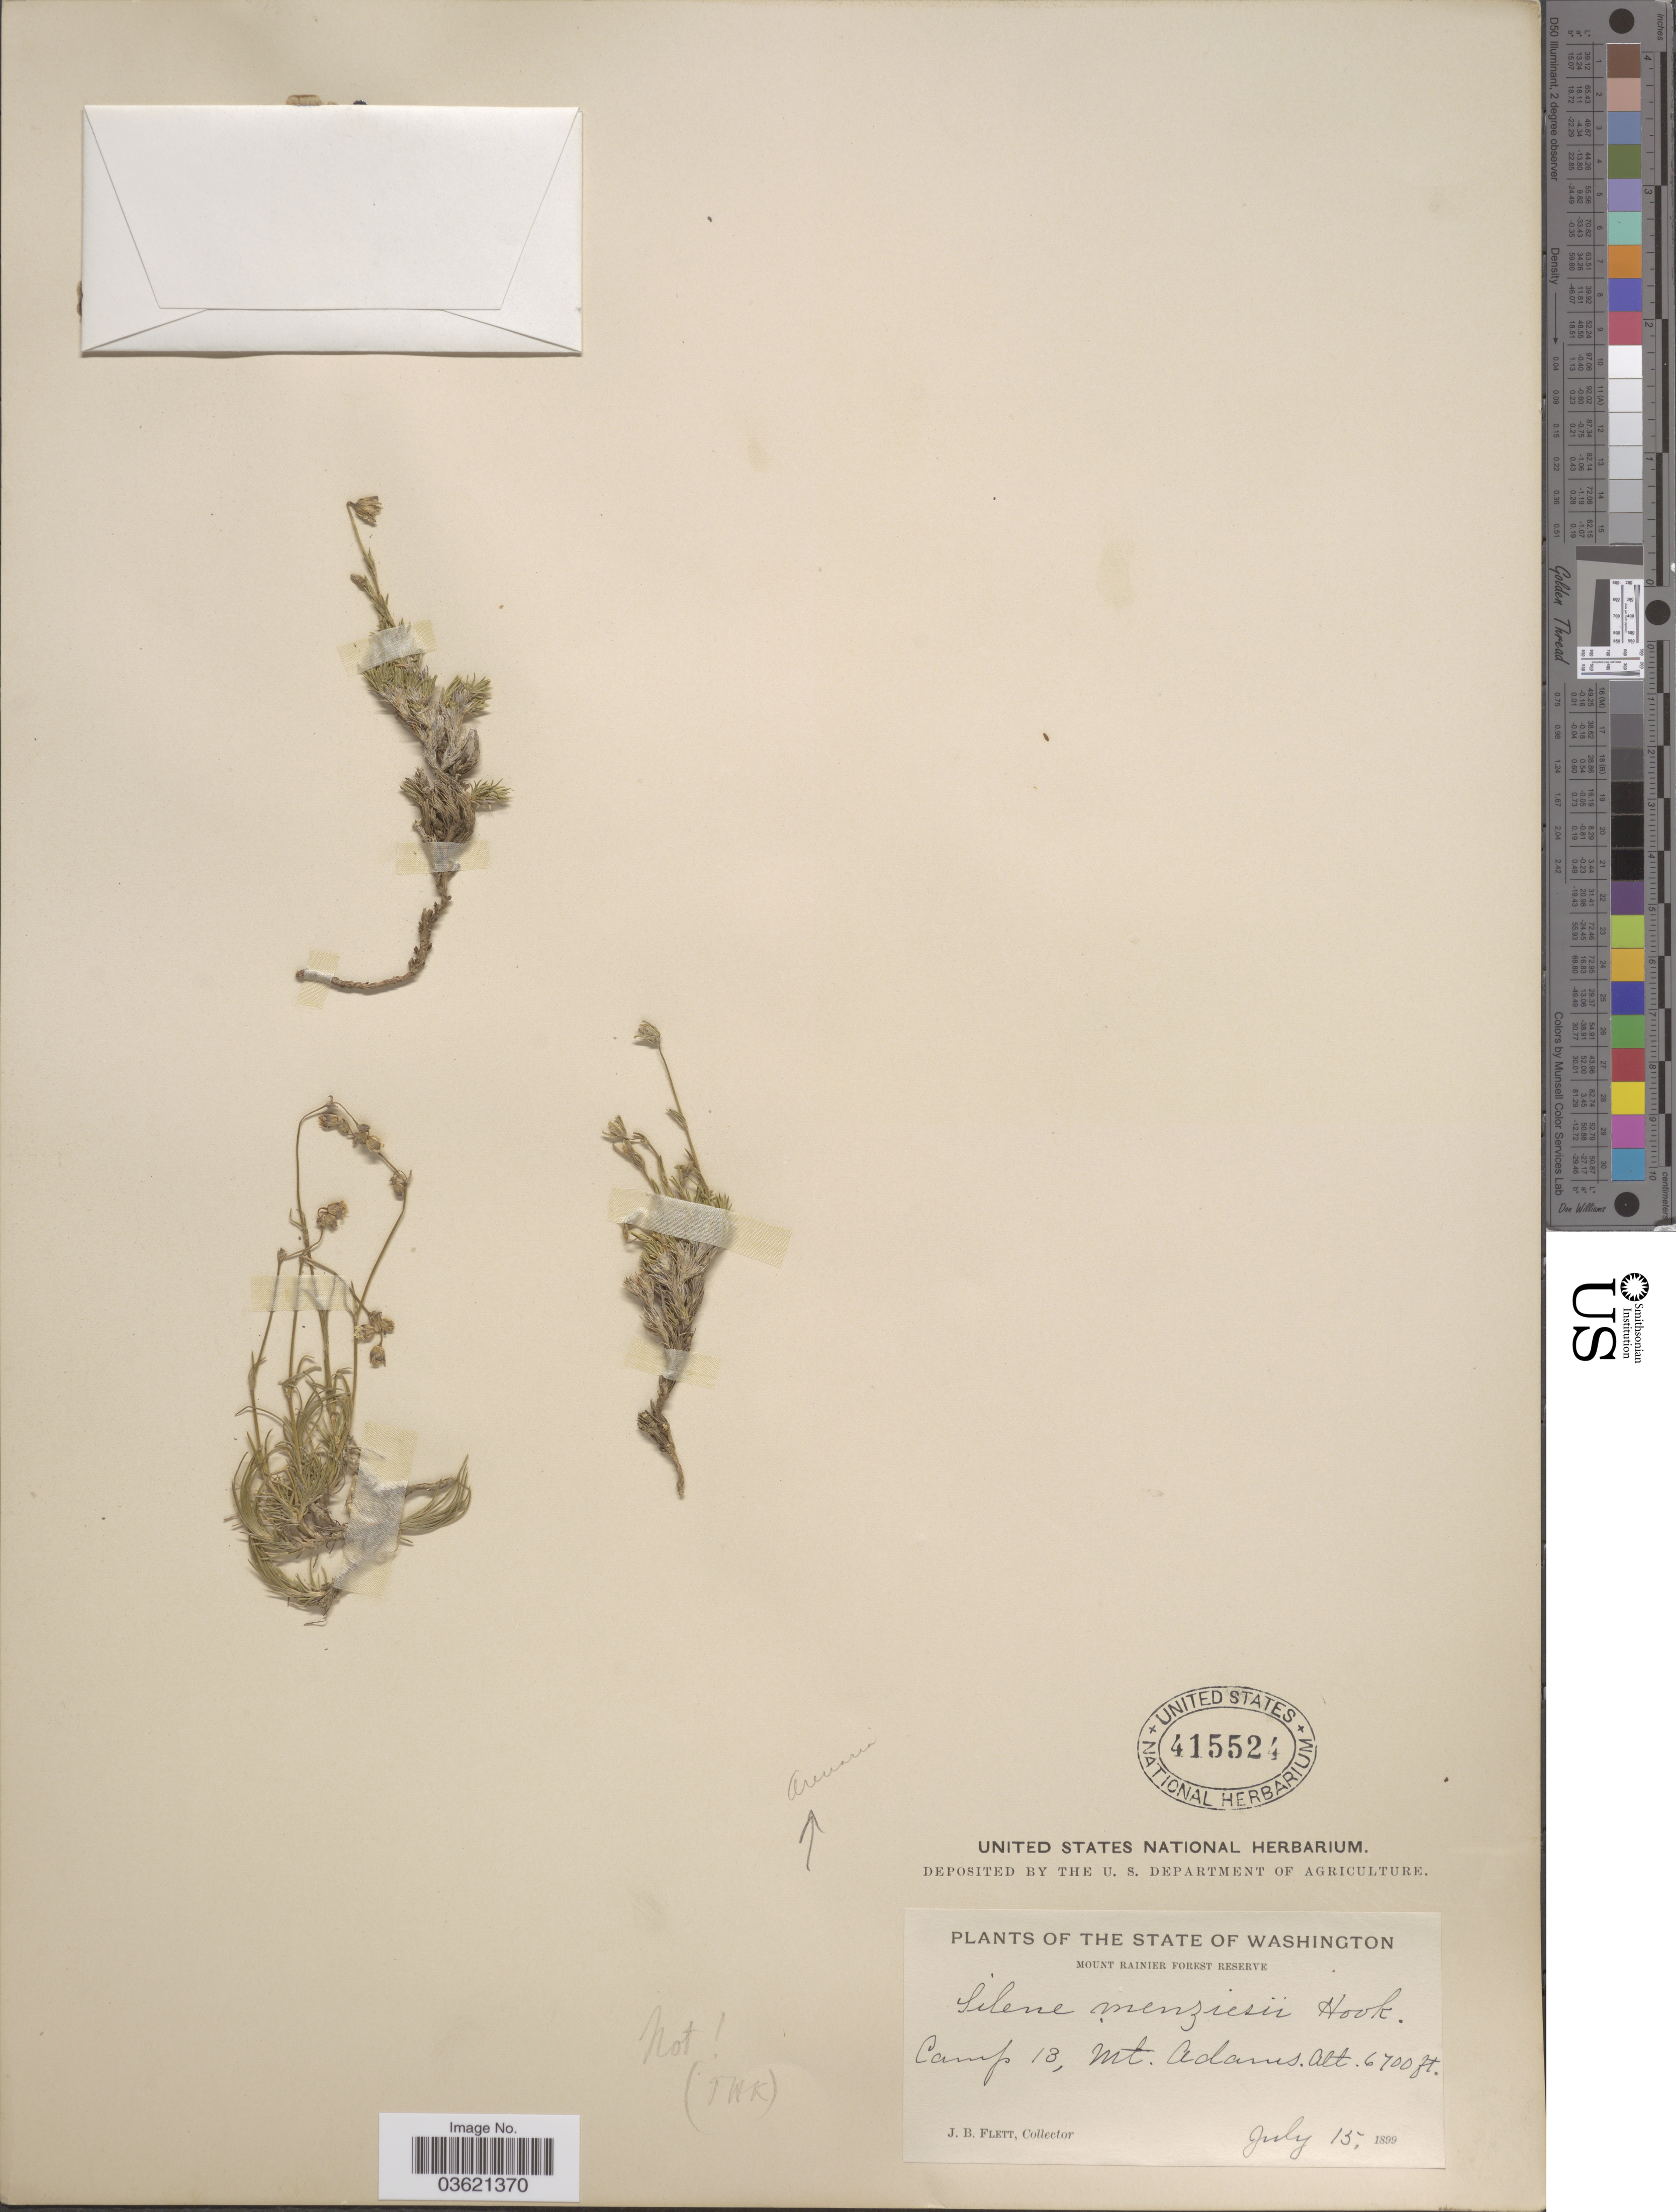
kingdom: Plantae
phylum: Tracheophyta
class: Magnoliopsida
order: Caryophyllales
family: Caryophyllaceae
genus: Arenaria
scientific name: Arenaria sp.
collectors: J. Flett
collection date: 1899-07-15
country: United States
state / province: Washington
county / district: Yakima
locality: Mount Rainier Forest Reserve. Camp 13, Mt. Adams.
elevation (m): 2042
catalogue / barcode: US 415524